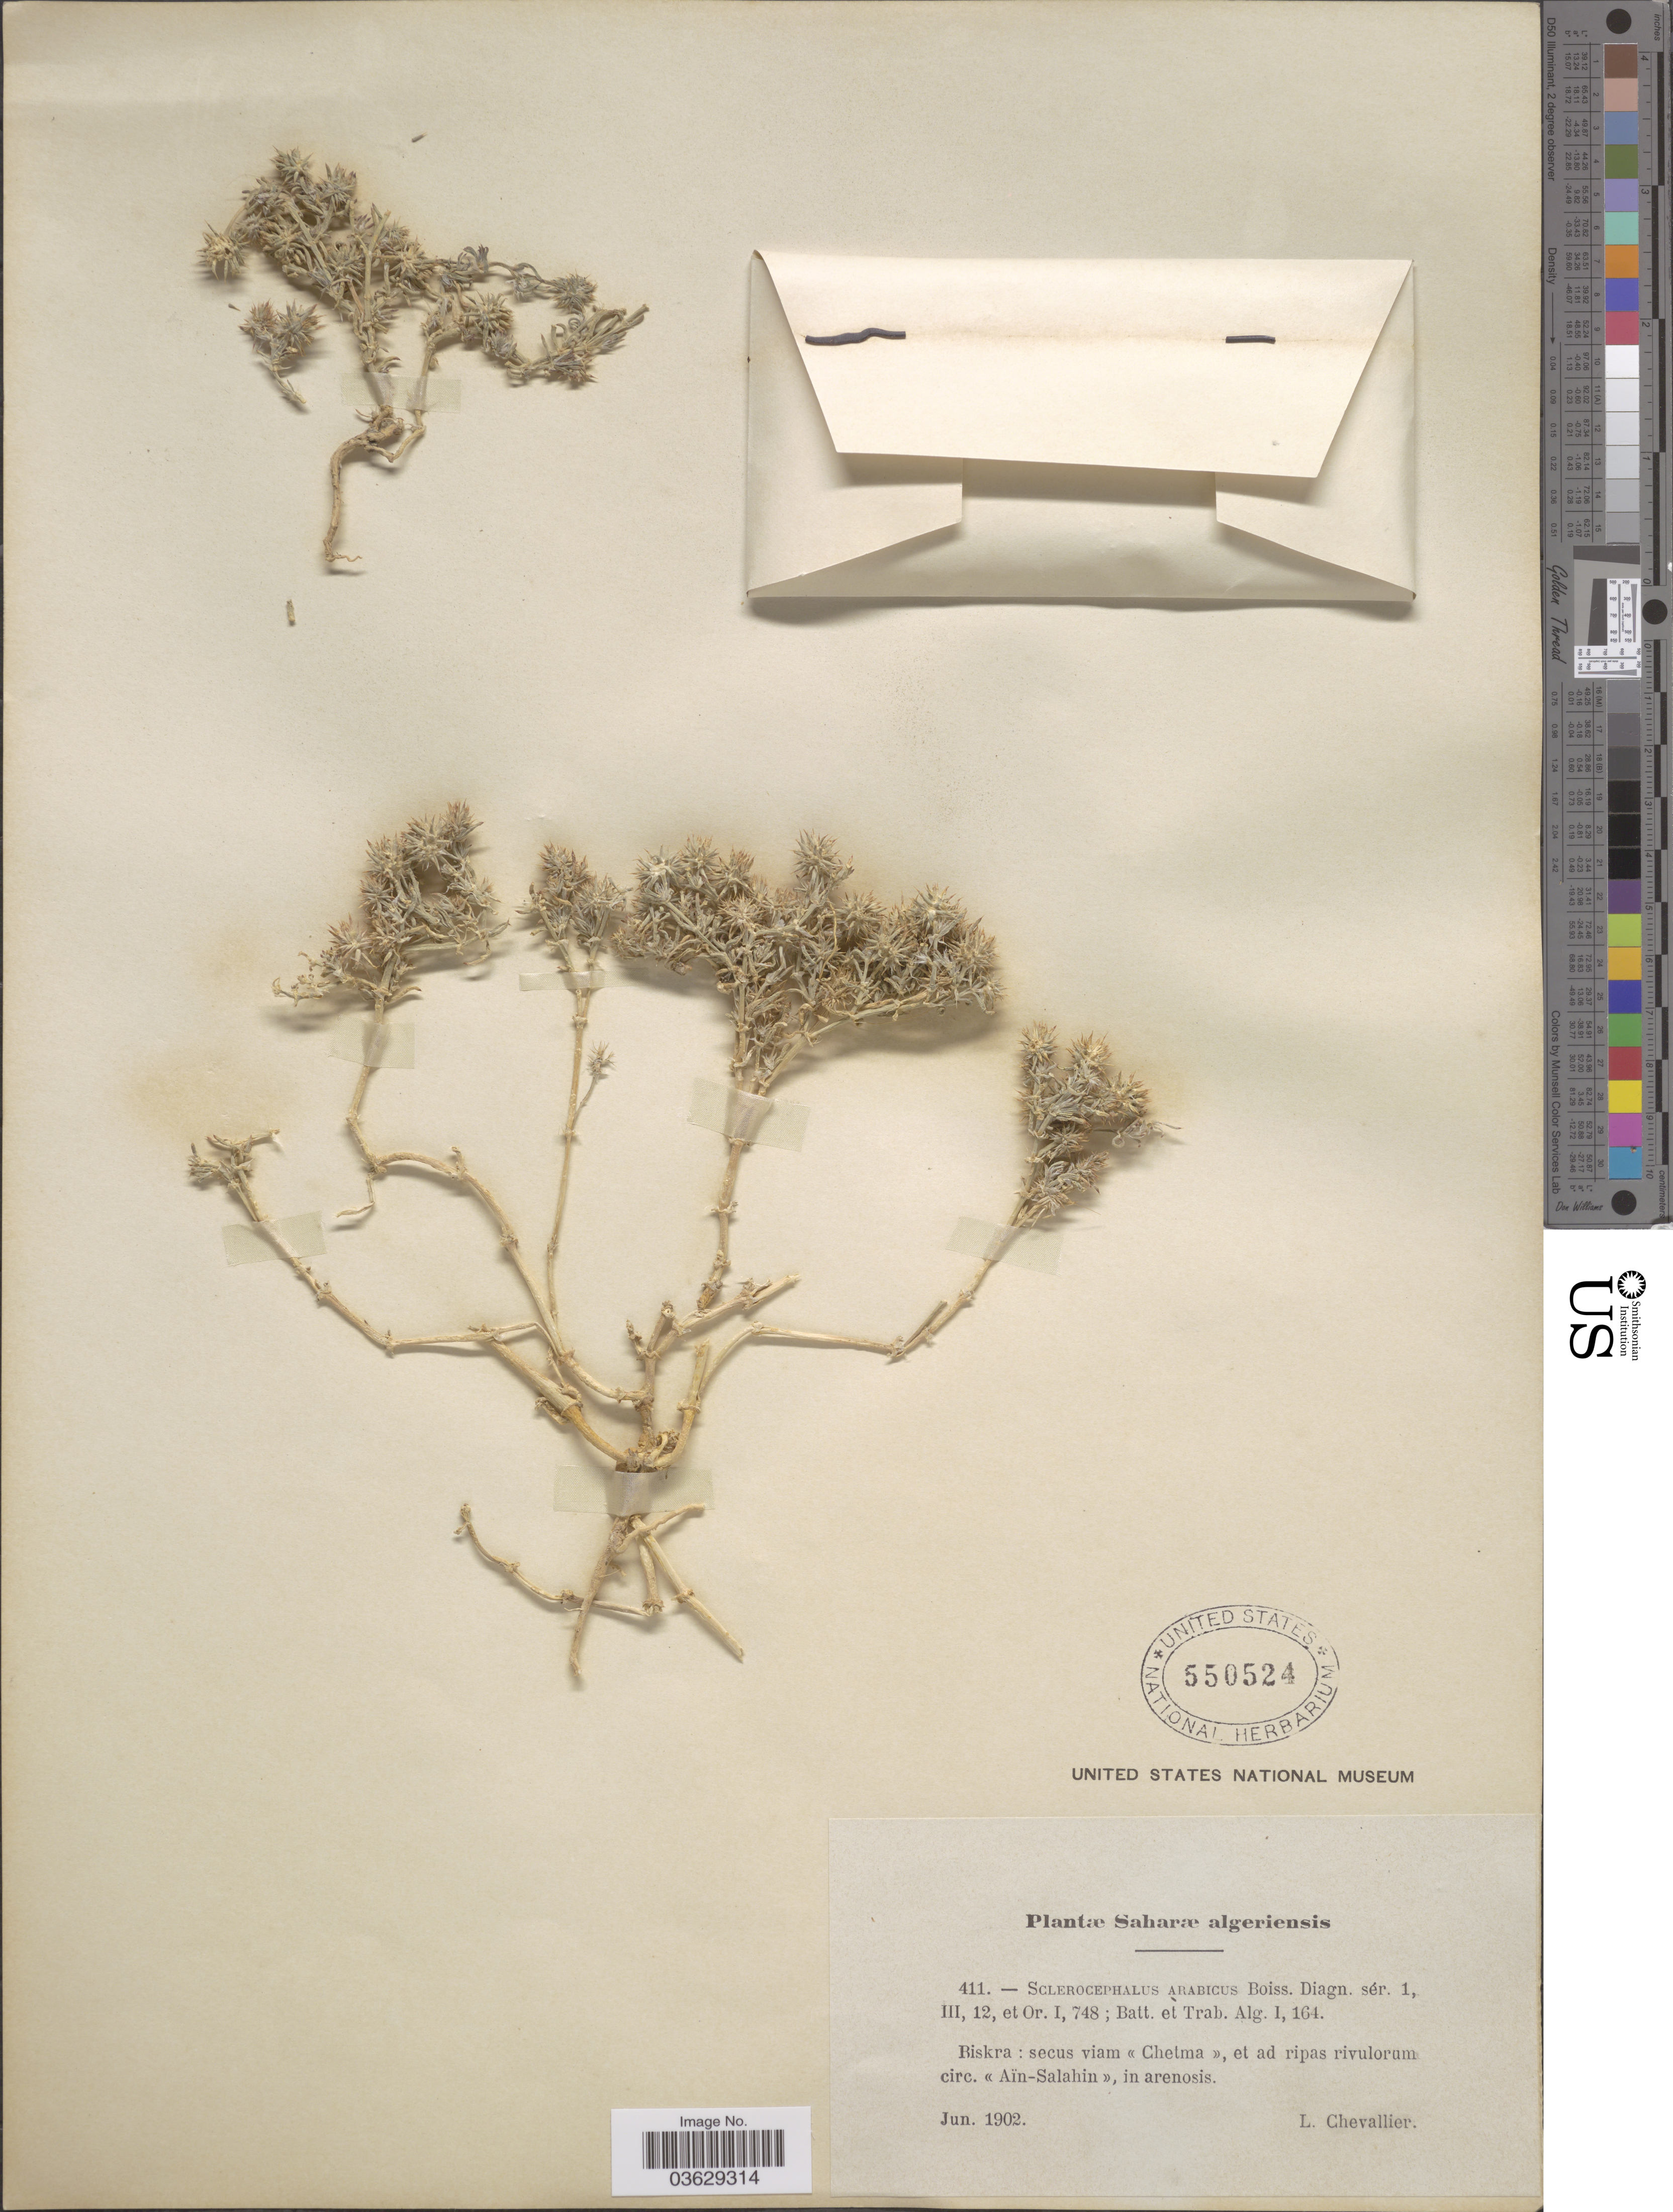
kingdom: Plantae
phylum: Tracheophyta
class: Magnoliopsida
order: Caryophyllales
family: Caryophyllaceae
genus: Gymnocarpos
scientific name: Gymnocarpos sclerocephalus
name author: (Decne.) Dahlgren & Thulin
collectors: L. Chevallier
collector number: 411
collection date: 1902-06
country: Algeria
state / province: Biskra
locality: Sahare algeriensis. Secus viam <<Chetma>>, et ad ripas rivulorum circ. <<Aïn-Salahin>>, in arenosis.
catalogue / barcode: US 550524